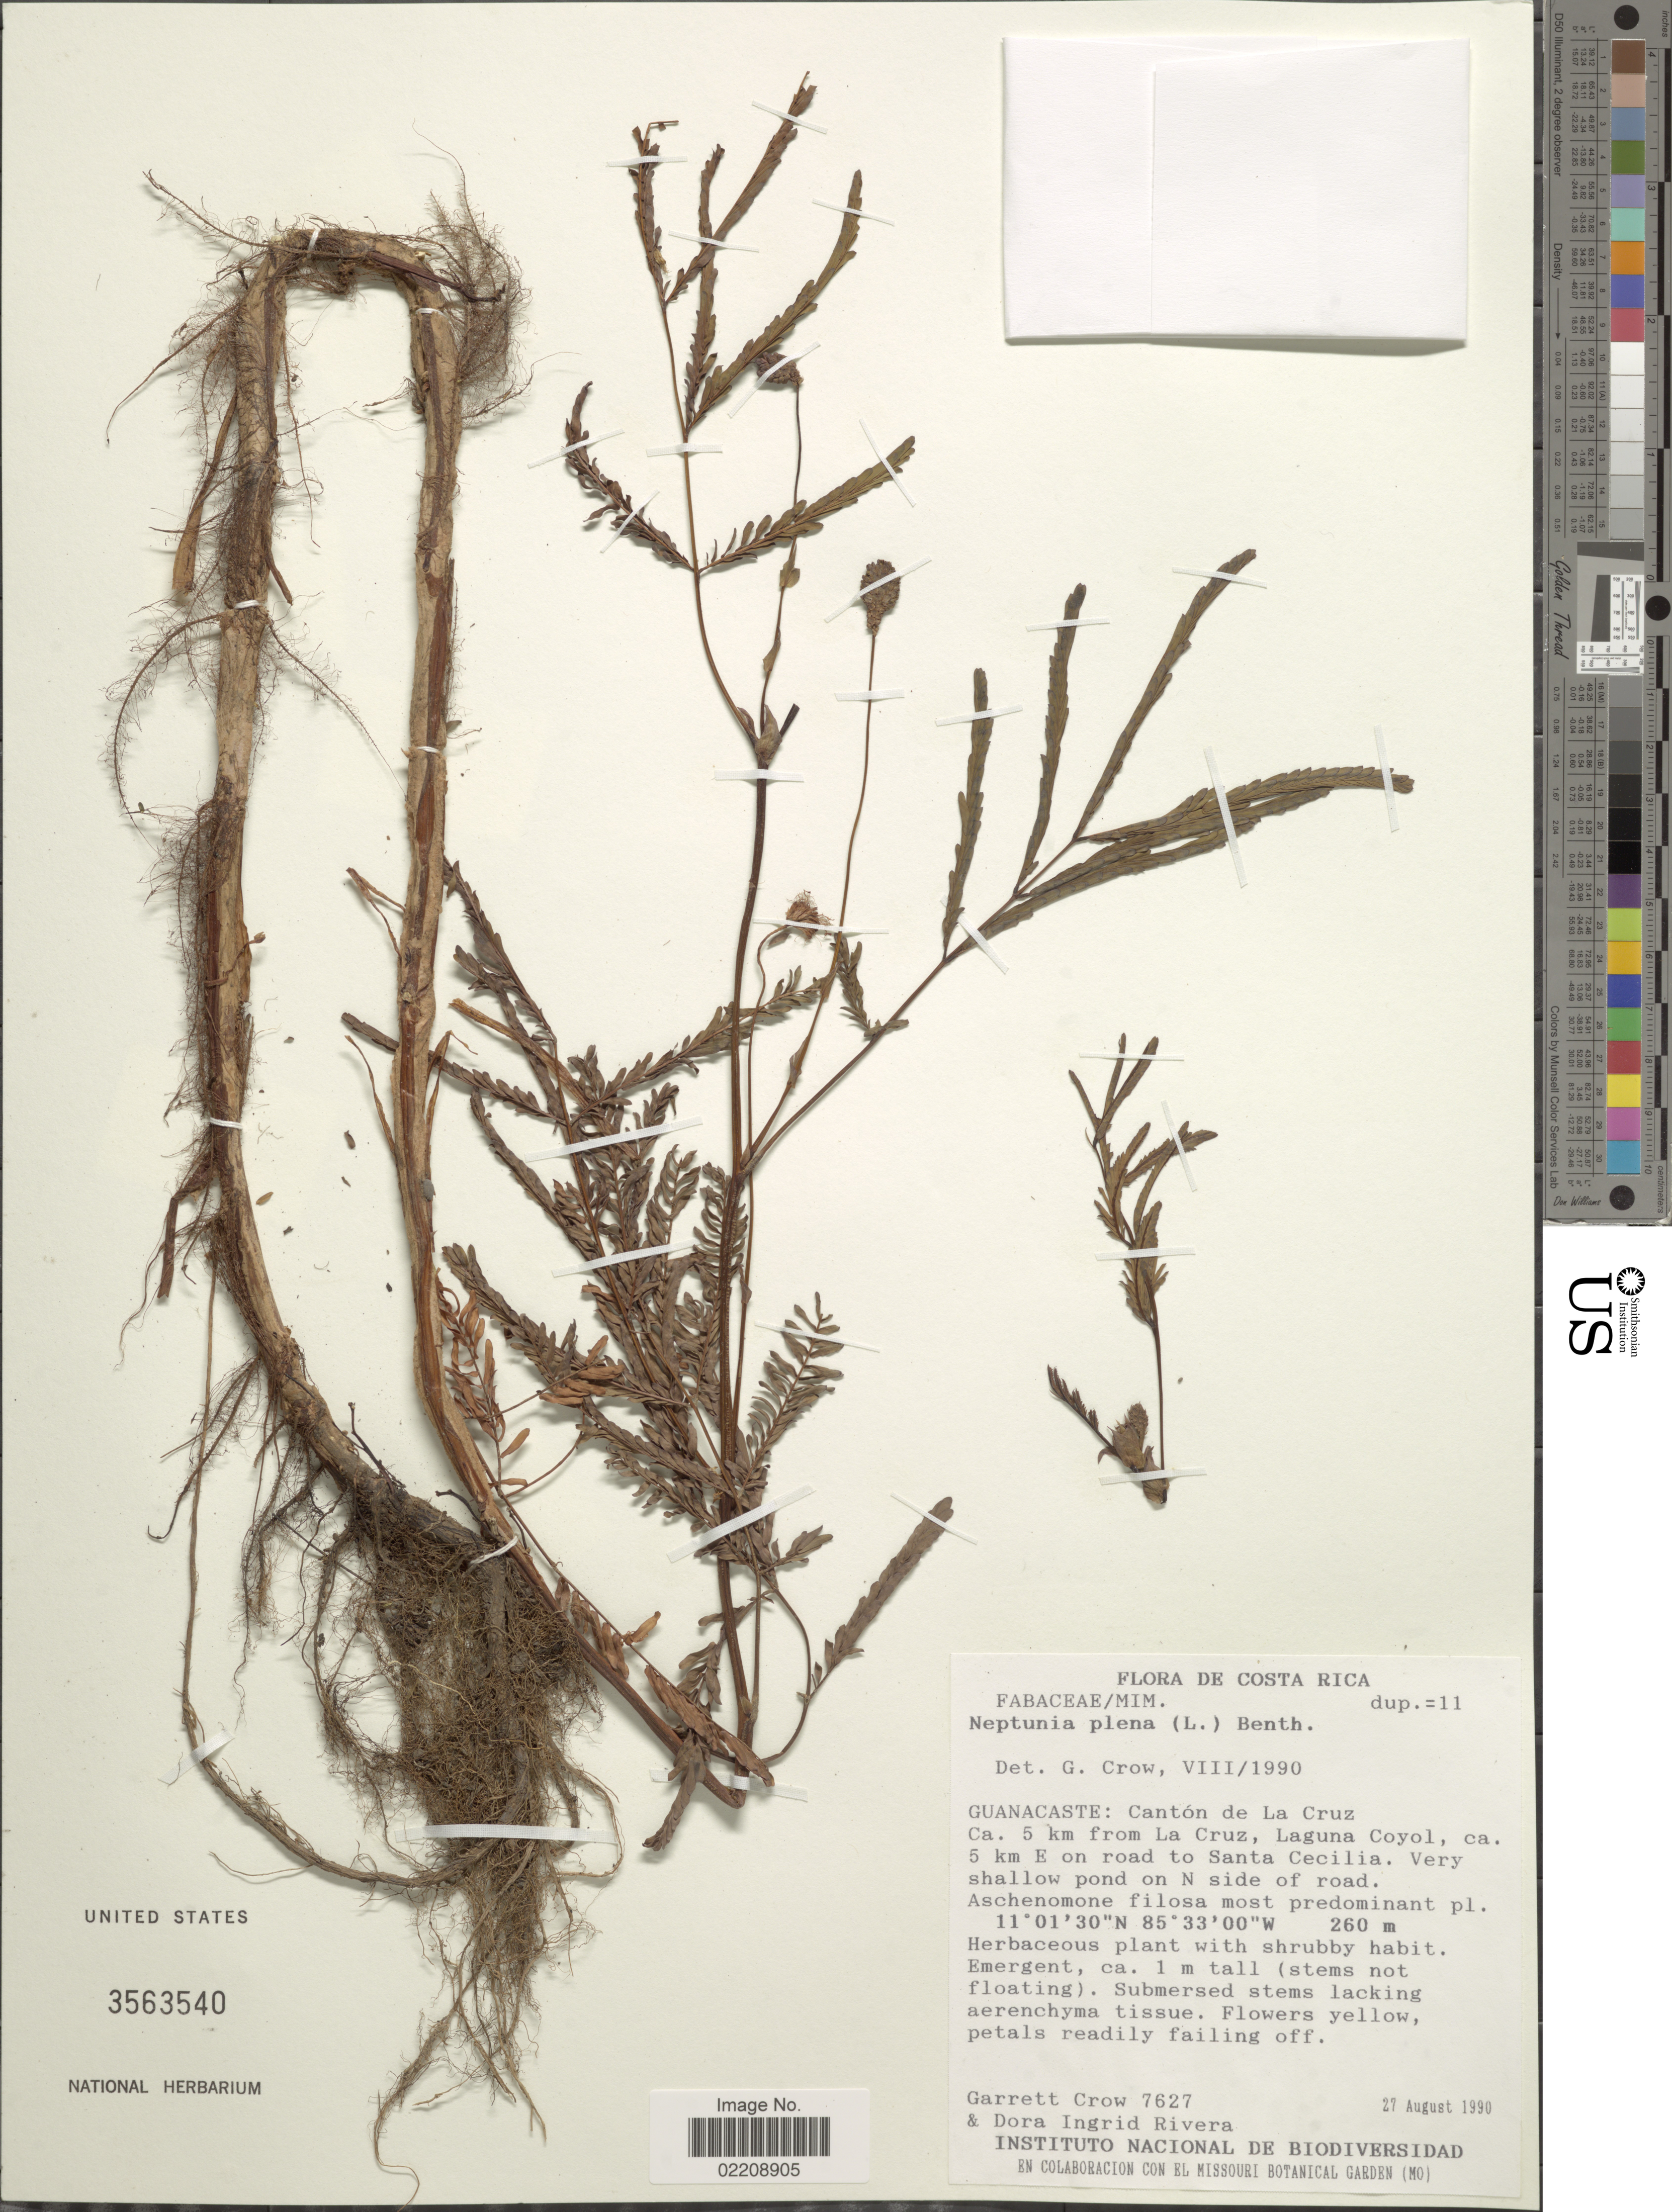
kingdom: Plantae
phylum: Tracheophyta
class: Magnoliopsida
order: Fabales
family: Fabaceae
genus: Neptunia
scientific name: Neptunia plena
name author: (L.) Benth.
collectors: G. E. Crow & D. I. Rivera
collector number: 7626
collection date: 1990-08-27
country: Costa Rica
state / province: Guanacaste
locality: Canton de La Cruz, Ca. 5 km from La Cruz, Laguna Coyol, ca. 5 km E on road to Santa Cecilia. Very shallow pond on N side of road.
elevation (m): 260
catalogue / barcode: US 3563540